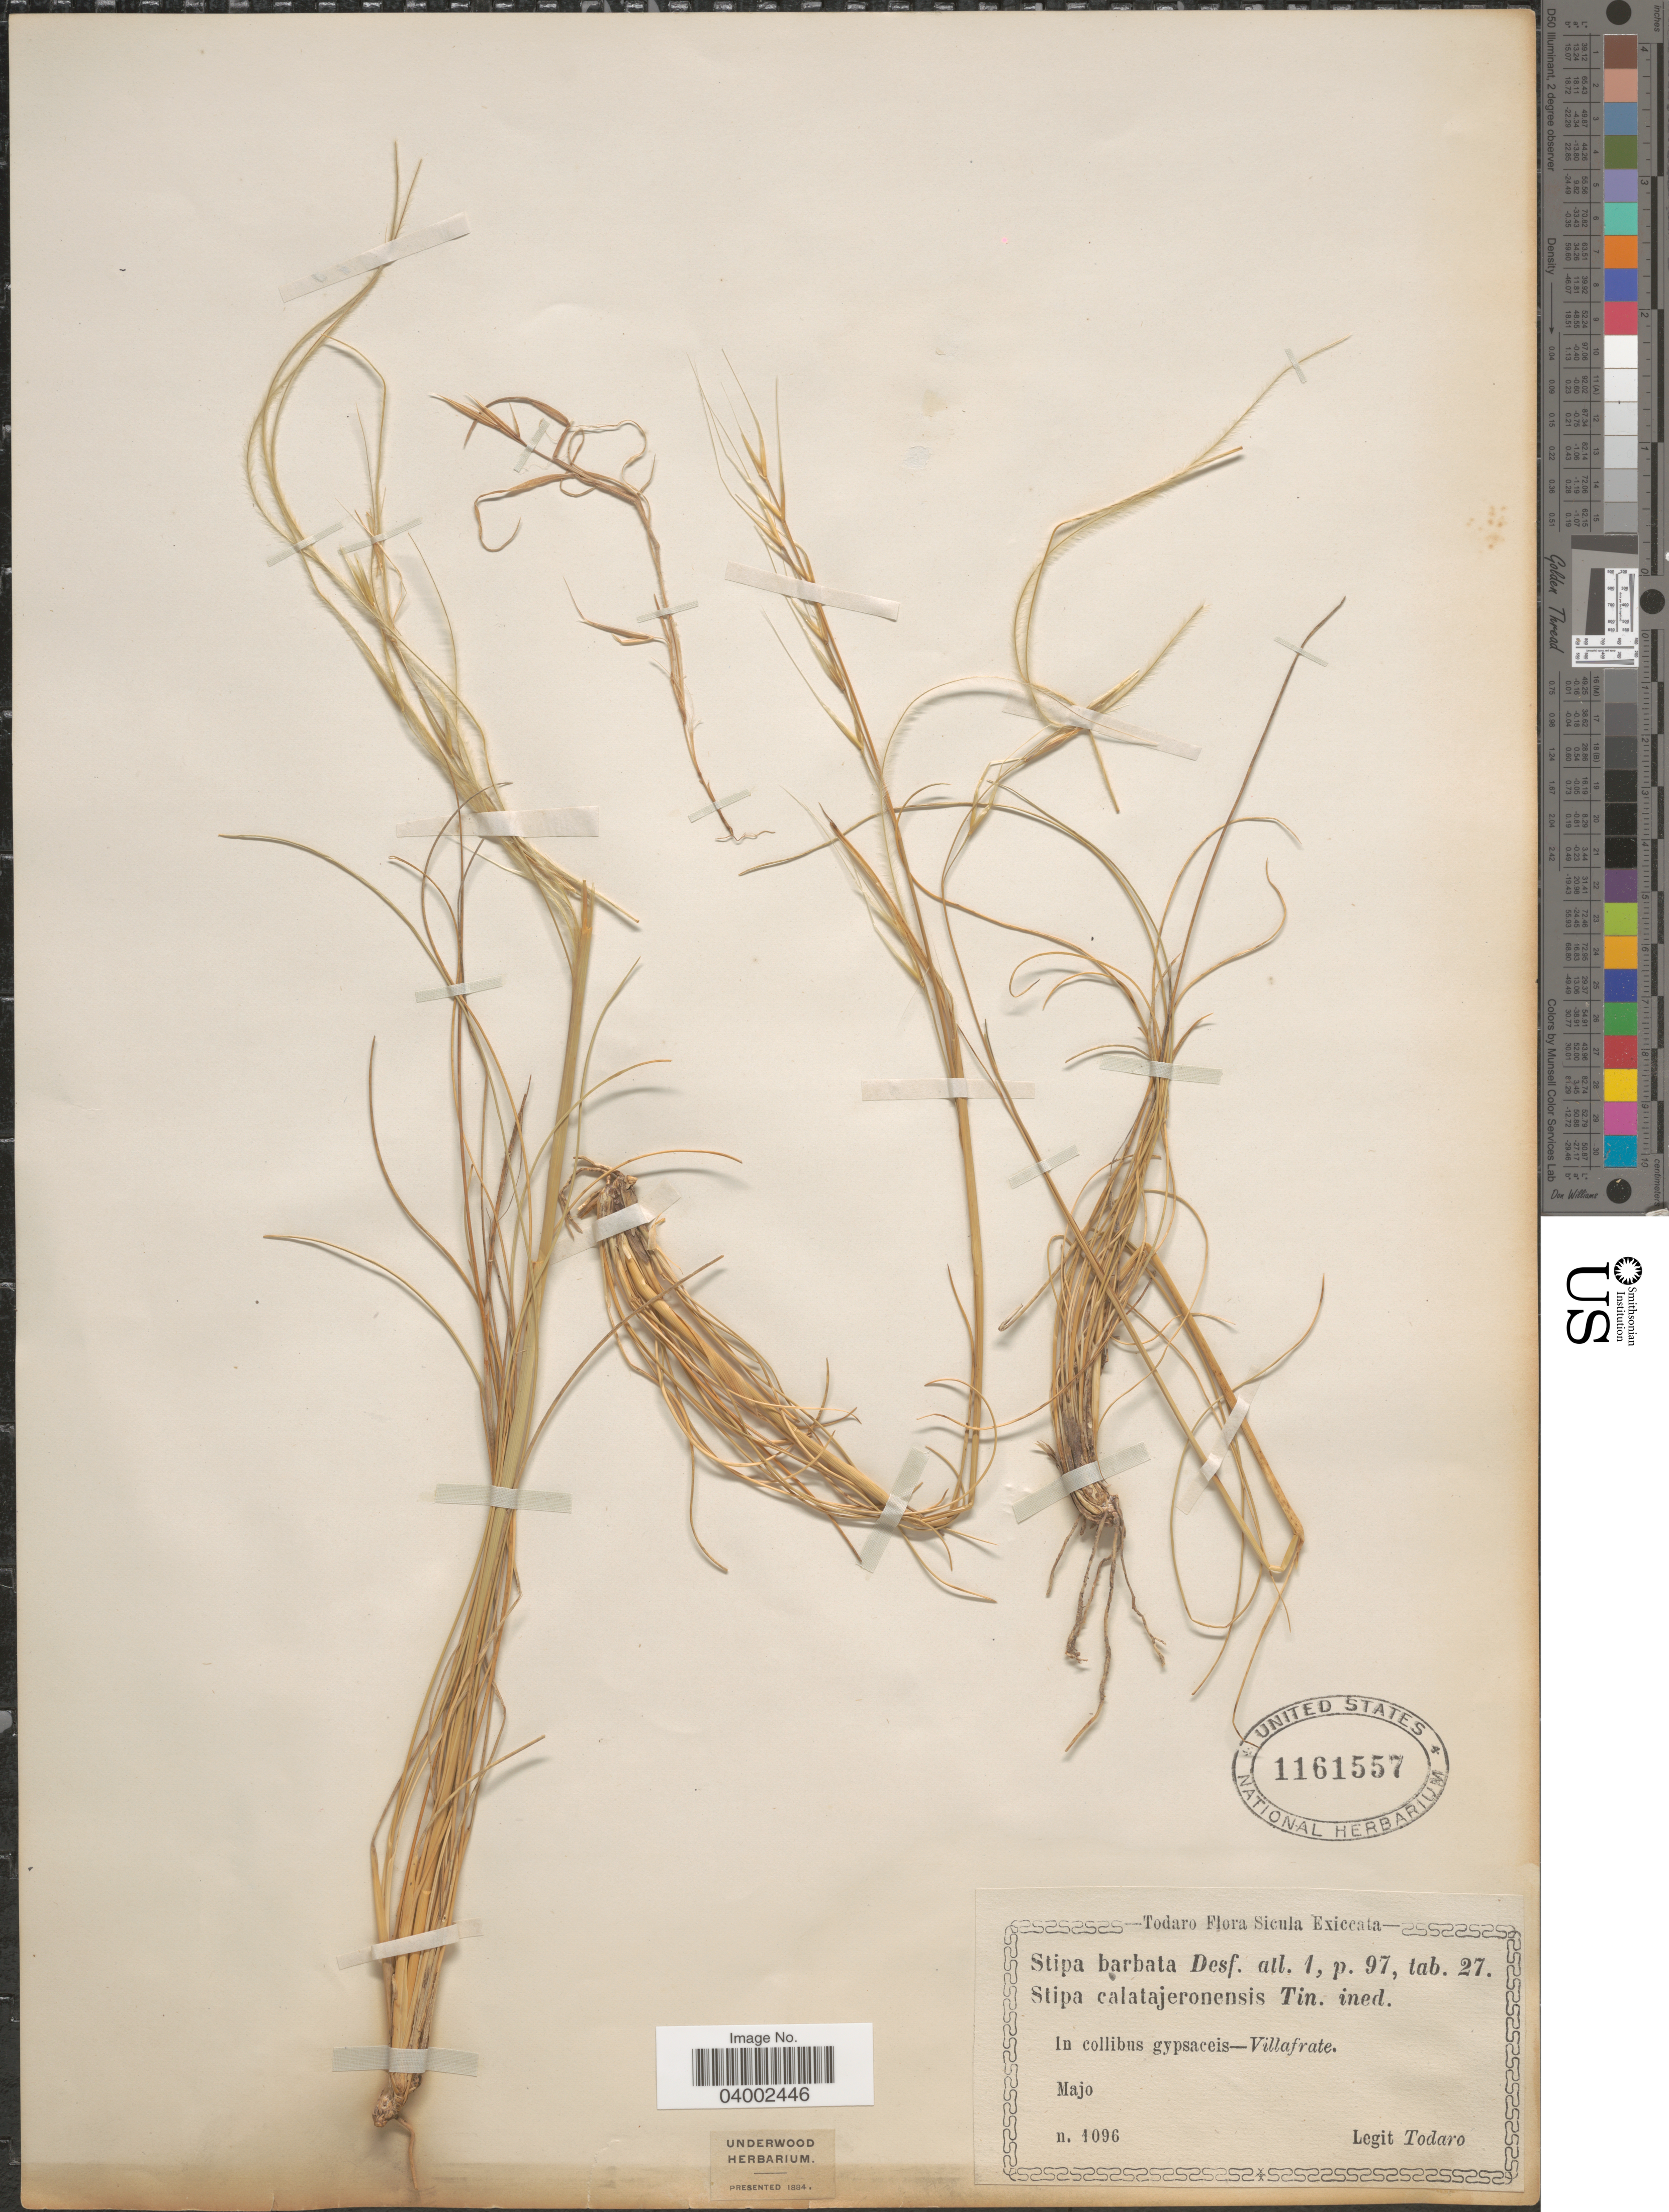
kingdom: Plantae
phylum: Tracheophyta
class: Liliopsida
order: Poales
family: Poaceae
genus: Stipa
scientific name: Stipa barbata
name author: Michx.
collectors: Todaro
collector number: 1096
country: Italy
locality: Sicula. In collibus gypsaceis - Villafrate.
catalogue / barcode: US 1161557